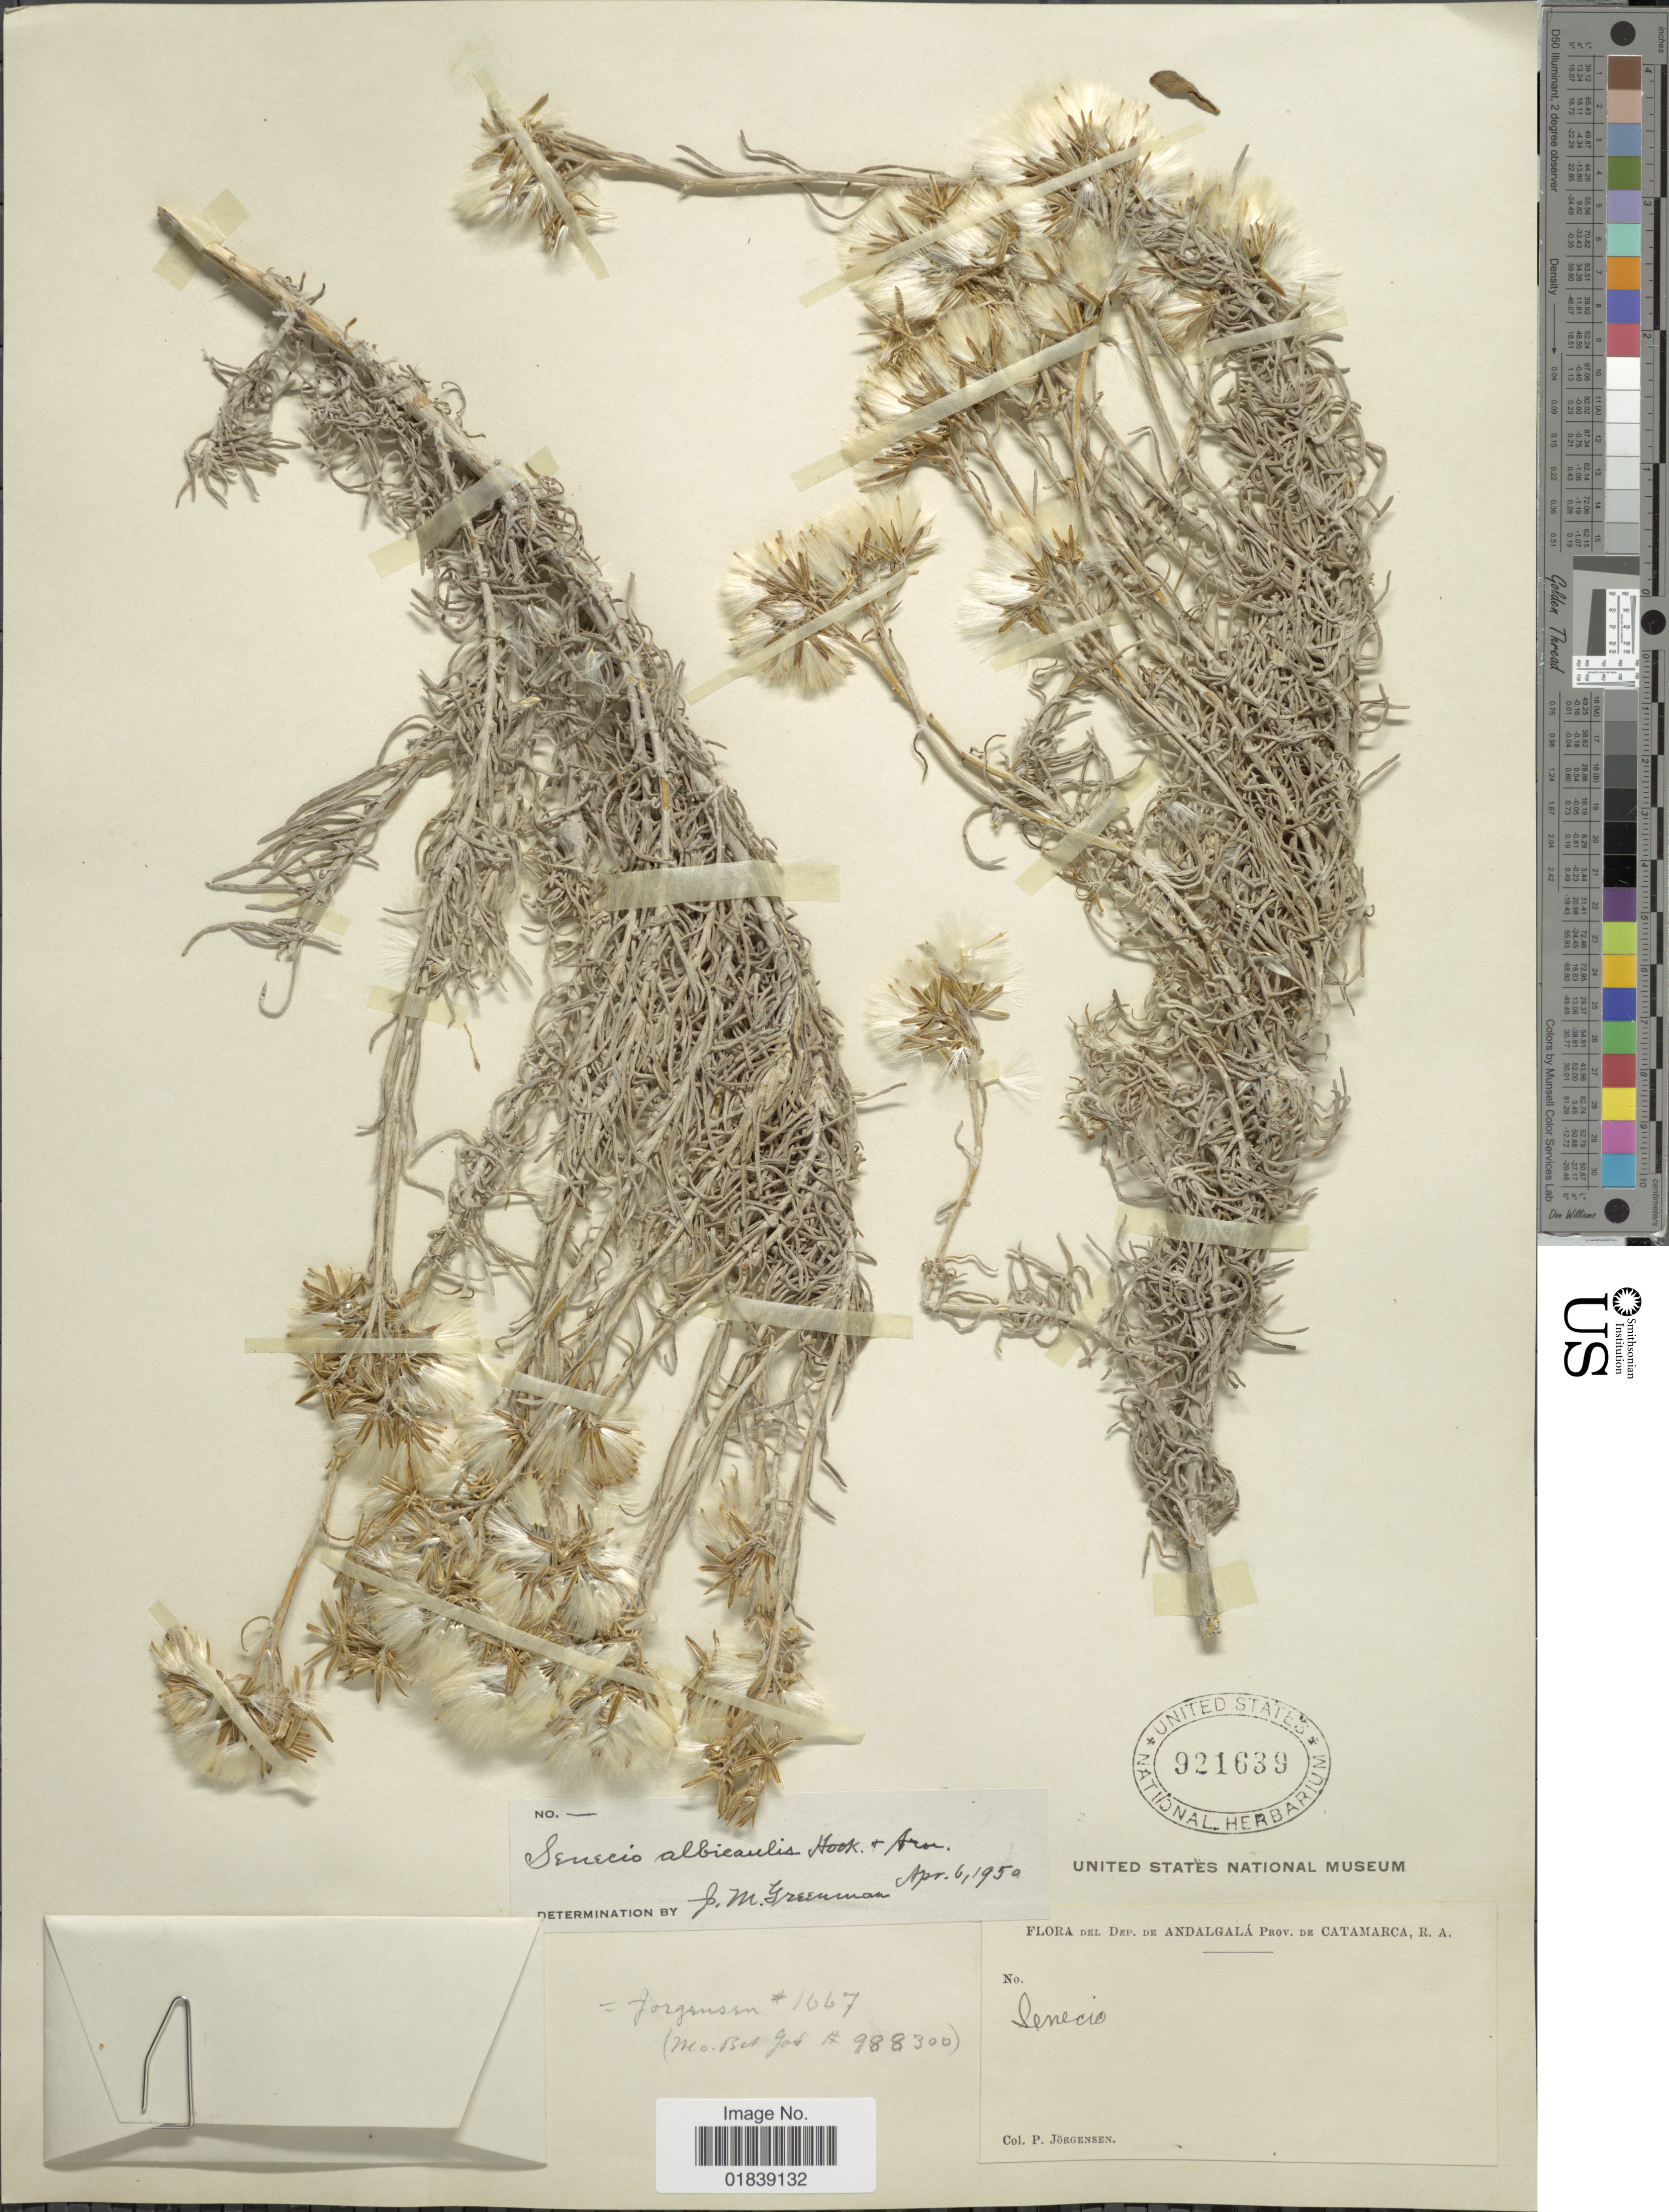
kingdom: Plantae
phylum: Tracheophyta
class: Magnoliopsida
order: Asterales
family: Asteraceae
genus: Senecio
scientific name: Senecio albicaulis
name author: Hook. & Arn.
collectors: P. Jörgensen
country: Argentina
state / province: Catamarca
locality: Dep. de Andalgala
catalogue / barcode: US 921639